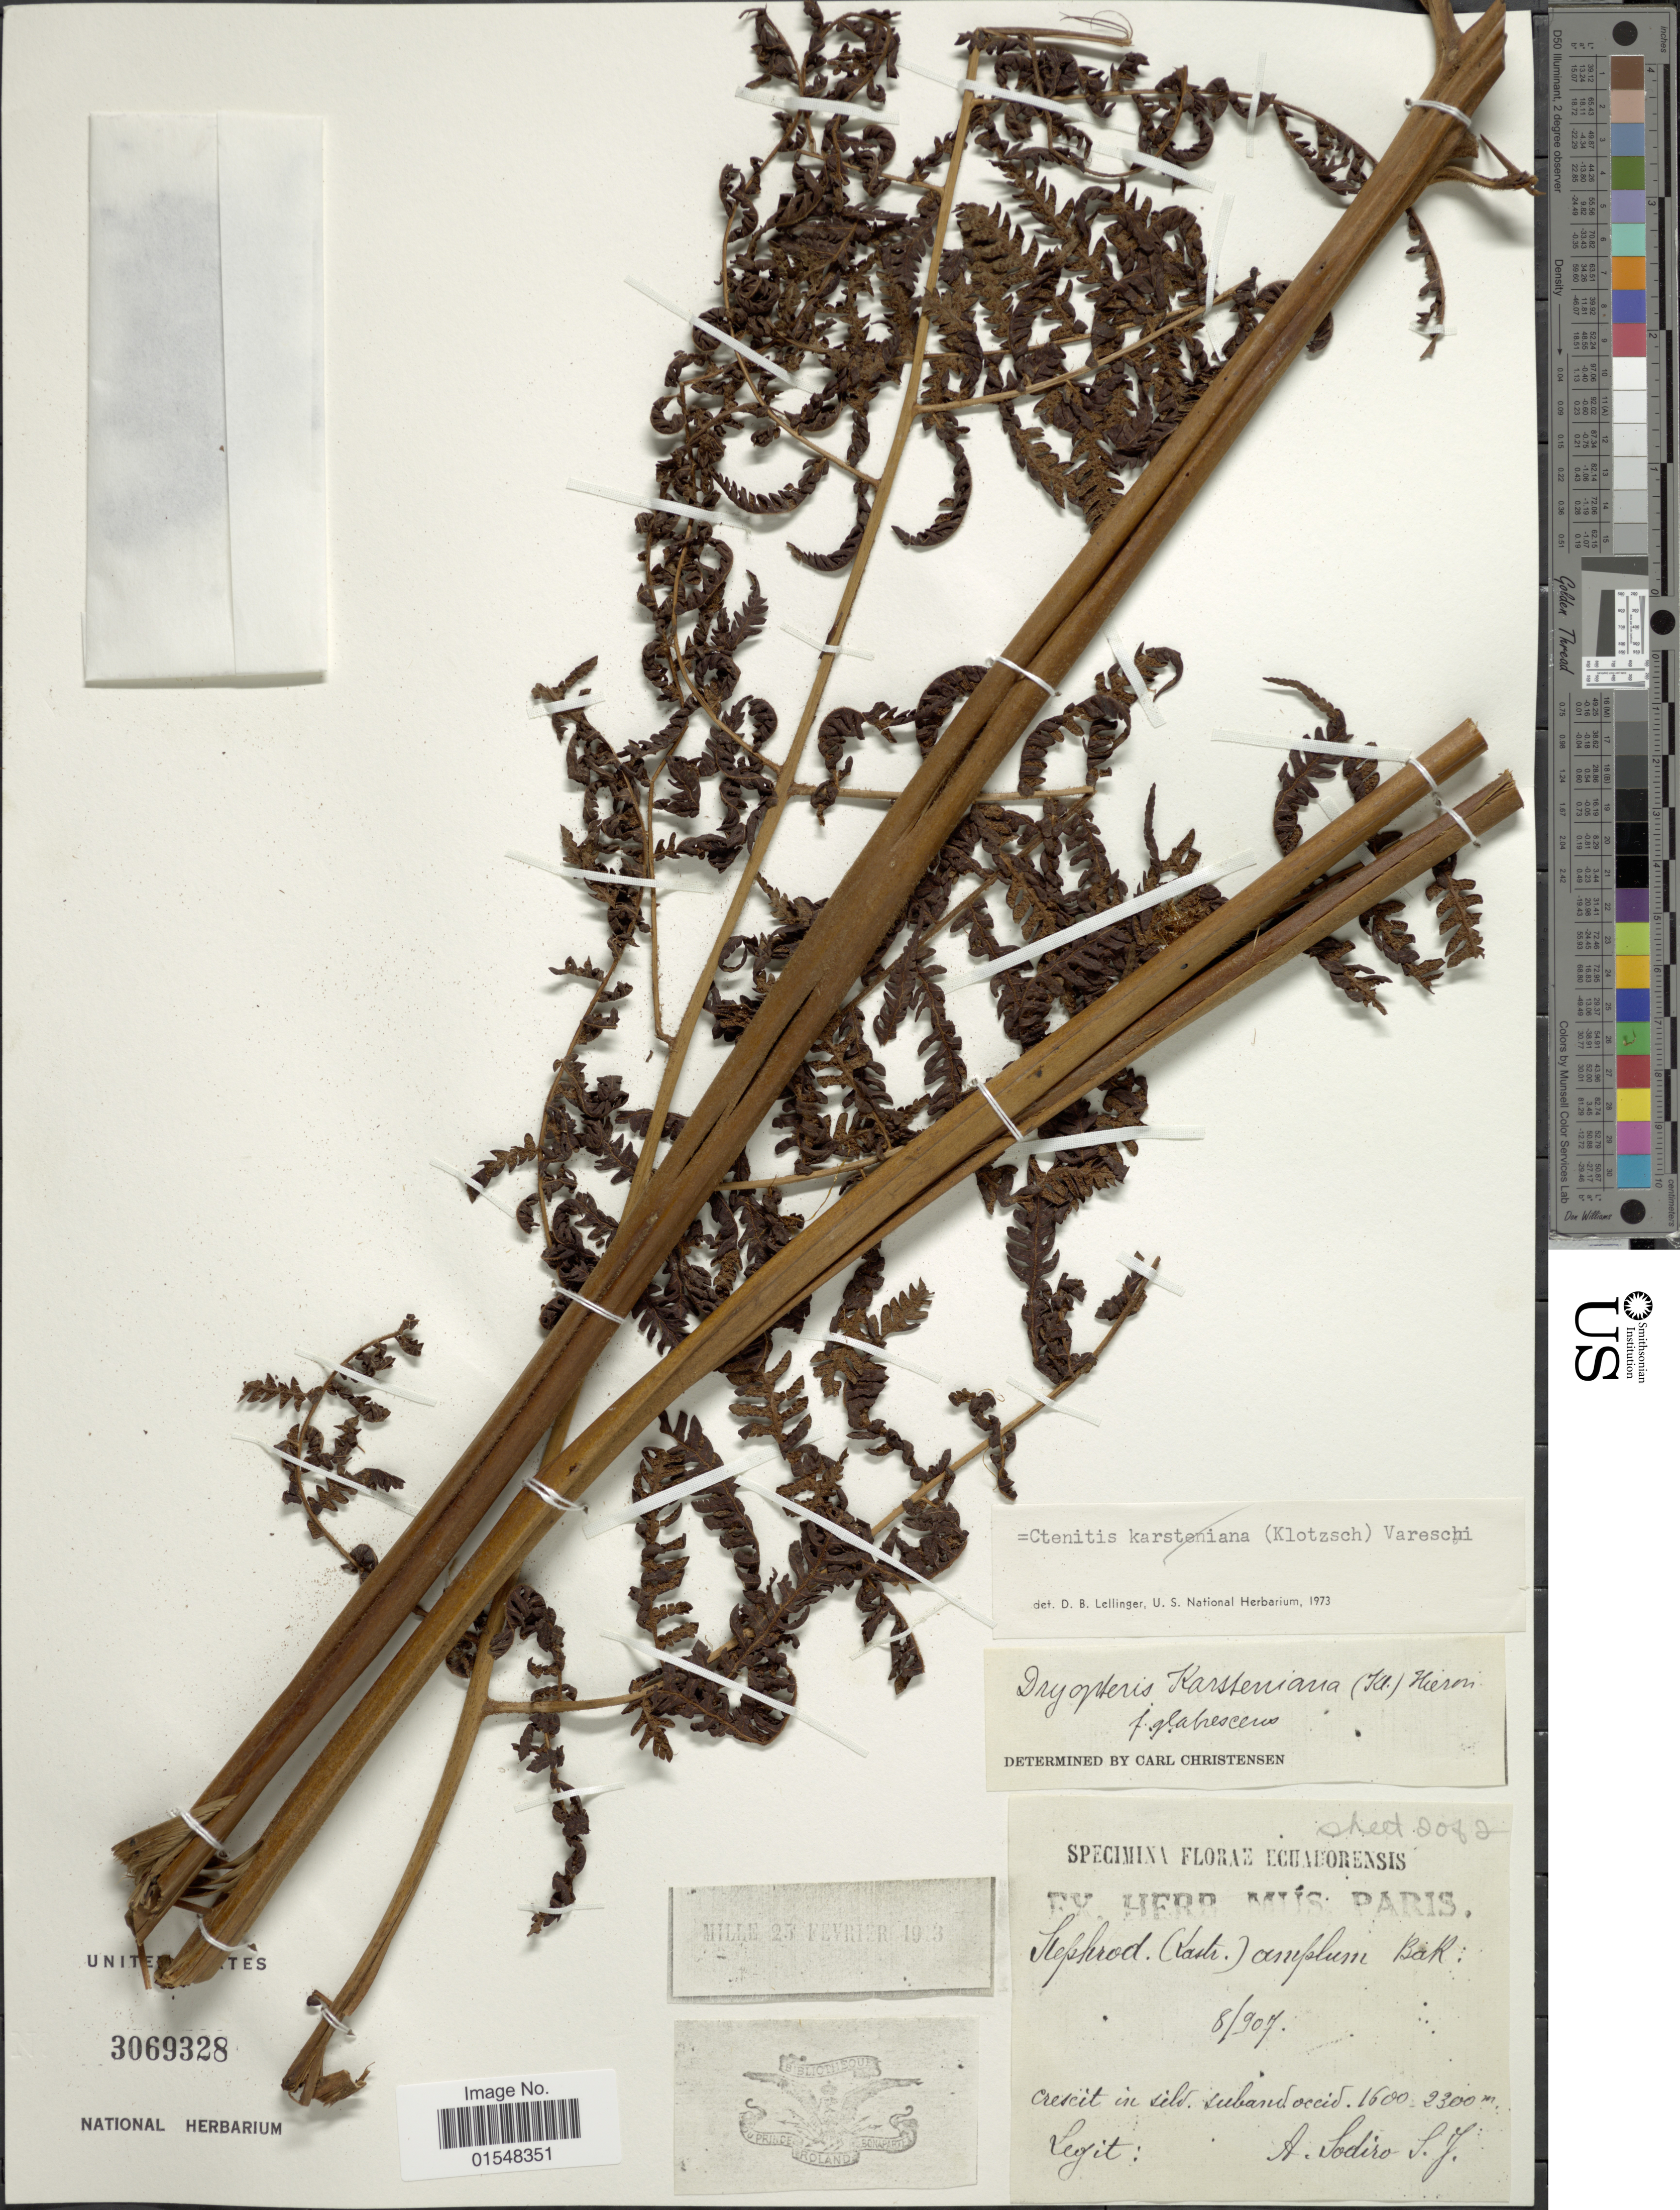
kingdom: Plantae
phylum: Tracheophyta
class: Polypodiopsida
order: Polypodiales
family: Dryopteridaceae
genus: Ctenitis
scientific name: Ctenitis sloanei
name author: (Poepp. ex Spreng.) C.V. Morton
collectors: A. Sodiro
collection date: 1907-08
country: Ecuador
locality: Crescit in silv. suband occid.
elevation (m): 1600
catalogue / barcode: US 3069328